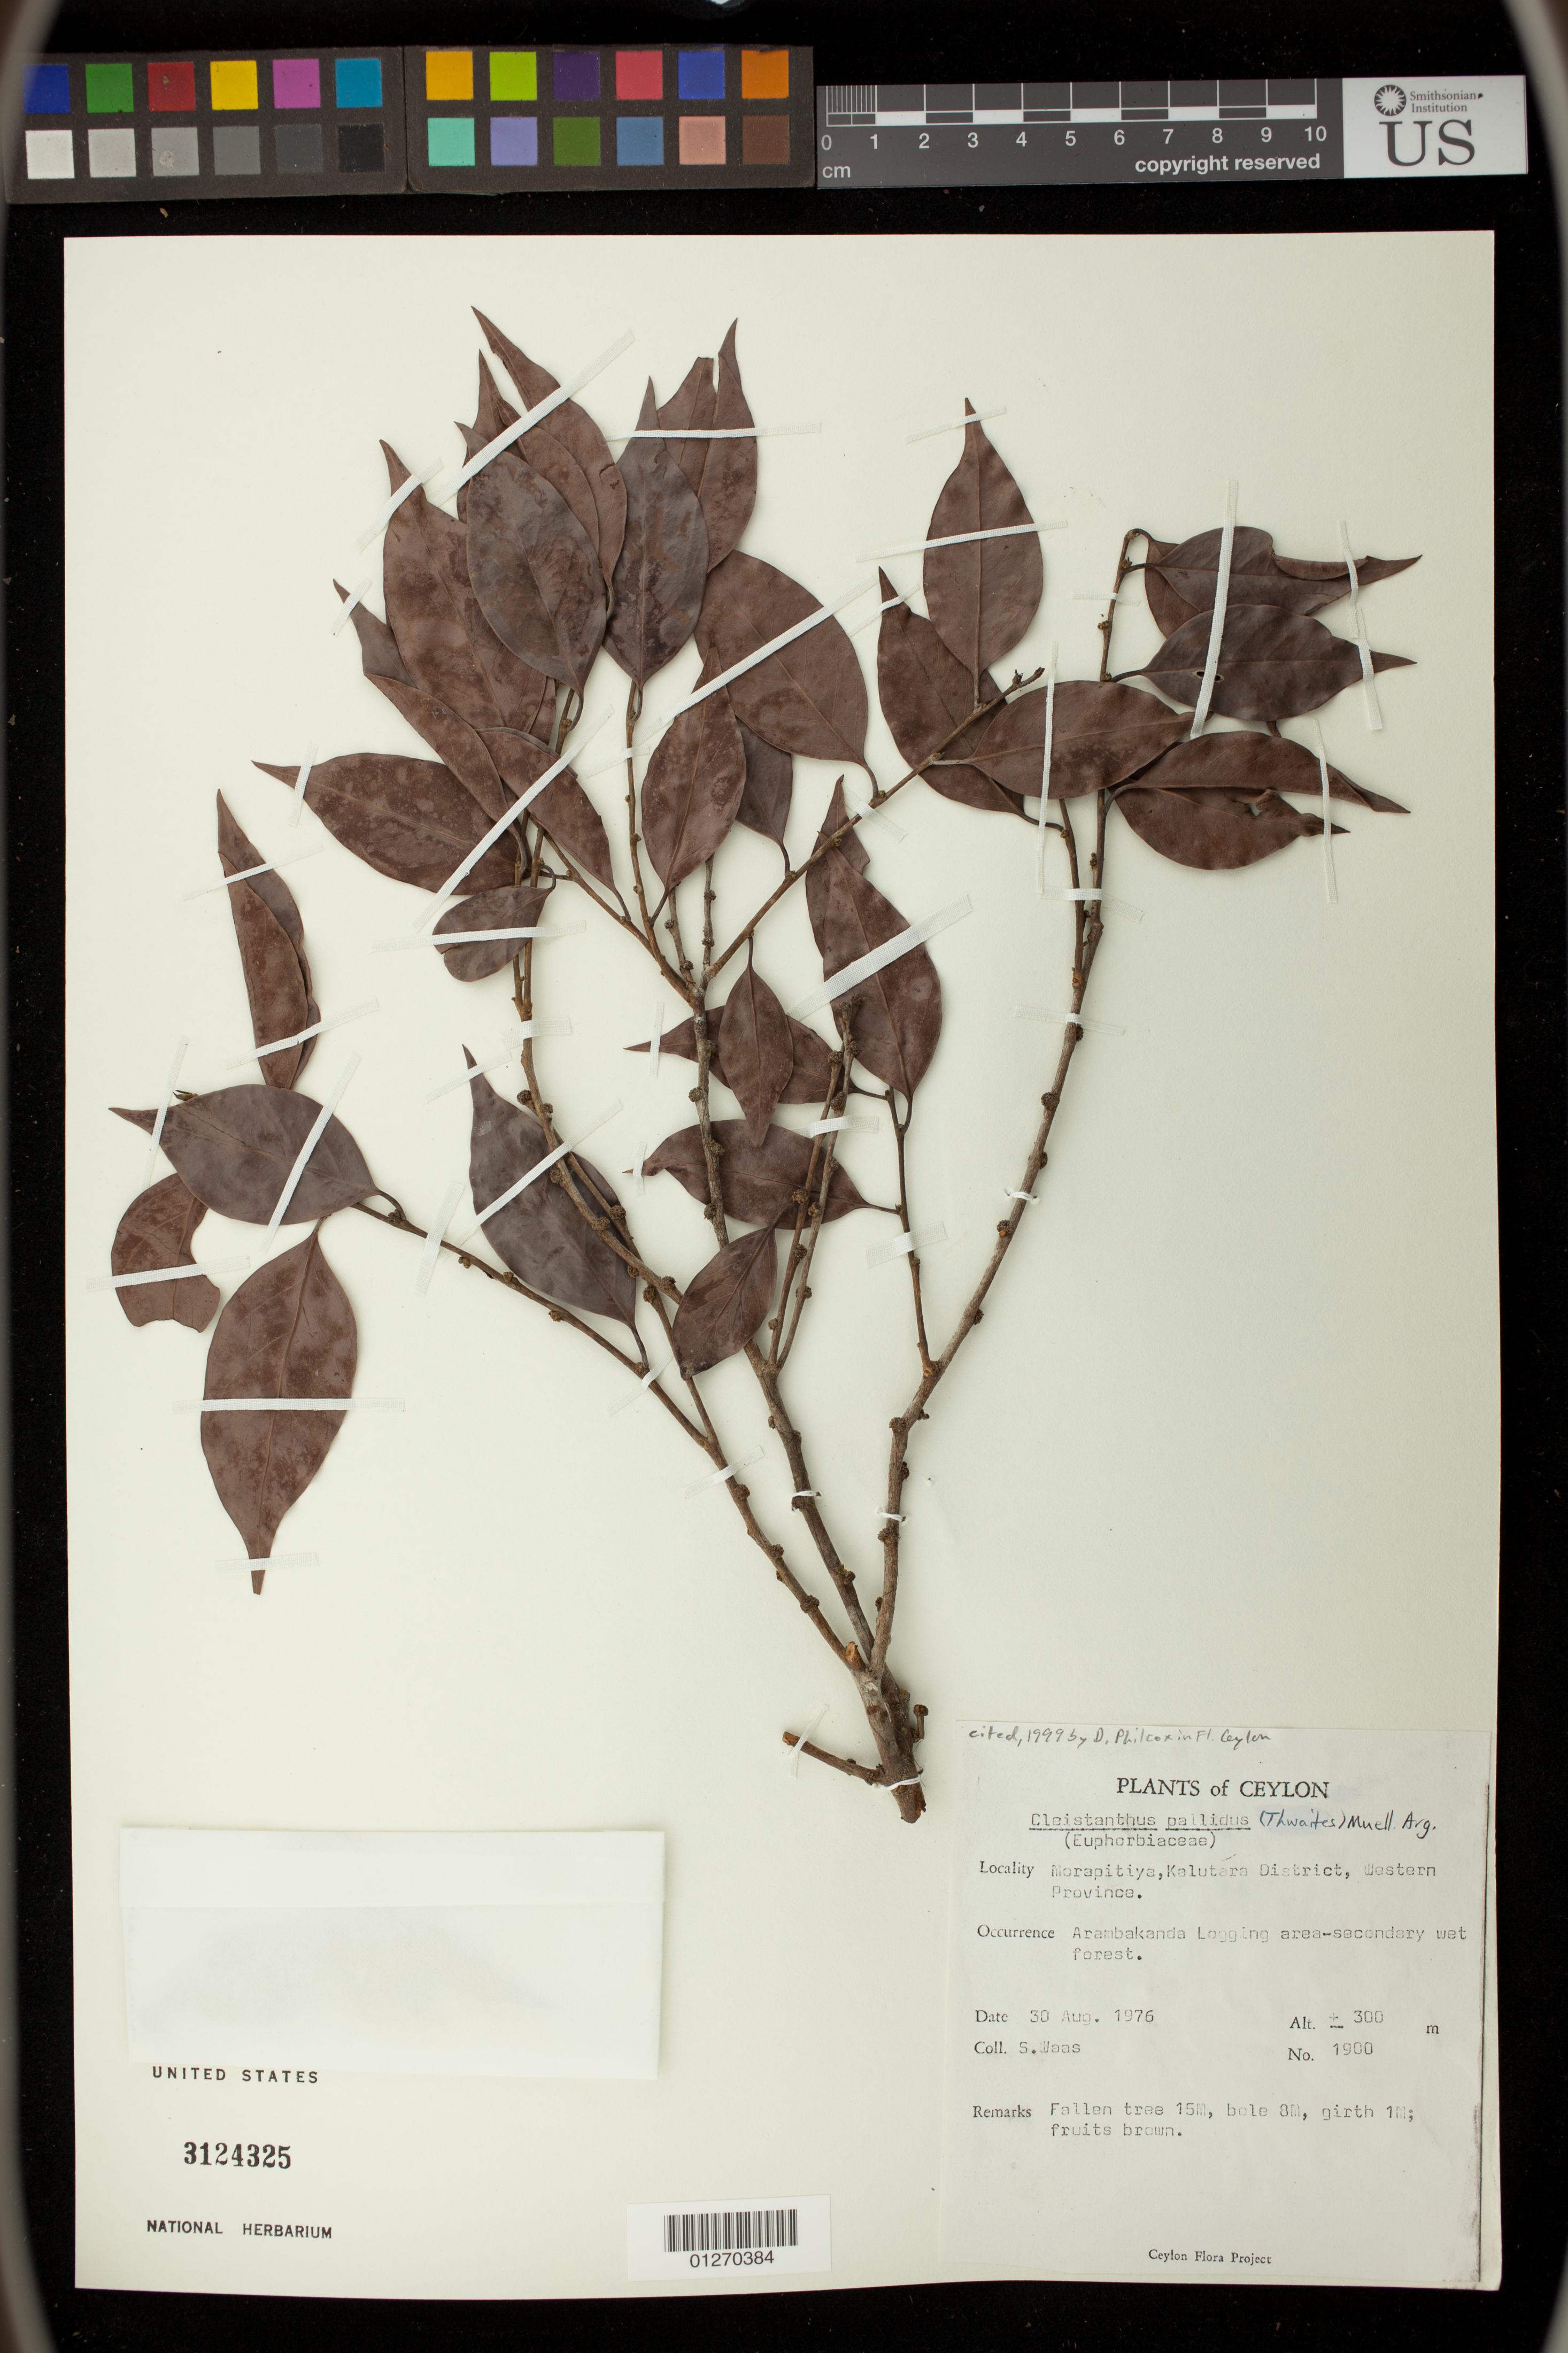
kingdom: Plantae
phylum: Tracheophyta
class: Magnoliopsida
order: Malpighiales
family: Phyllanthaceae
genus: Cleistanthus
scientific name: Cleistanthus pallidus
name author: (Thwaites) Müll. Arg.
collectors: S. Waas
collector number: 1900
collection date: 1976-08-30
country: Sri Lanka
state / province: Western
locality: Morapitiya, Kalutara District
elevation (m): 300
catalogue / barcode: US 3124325